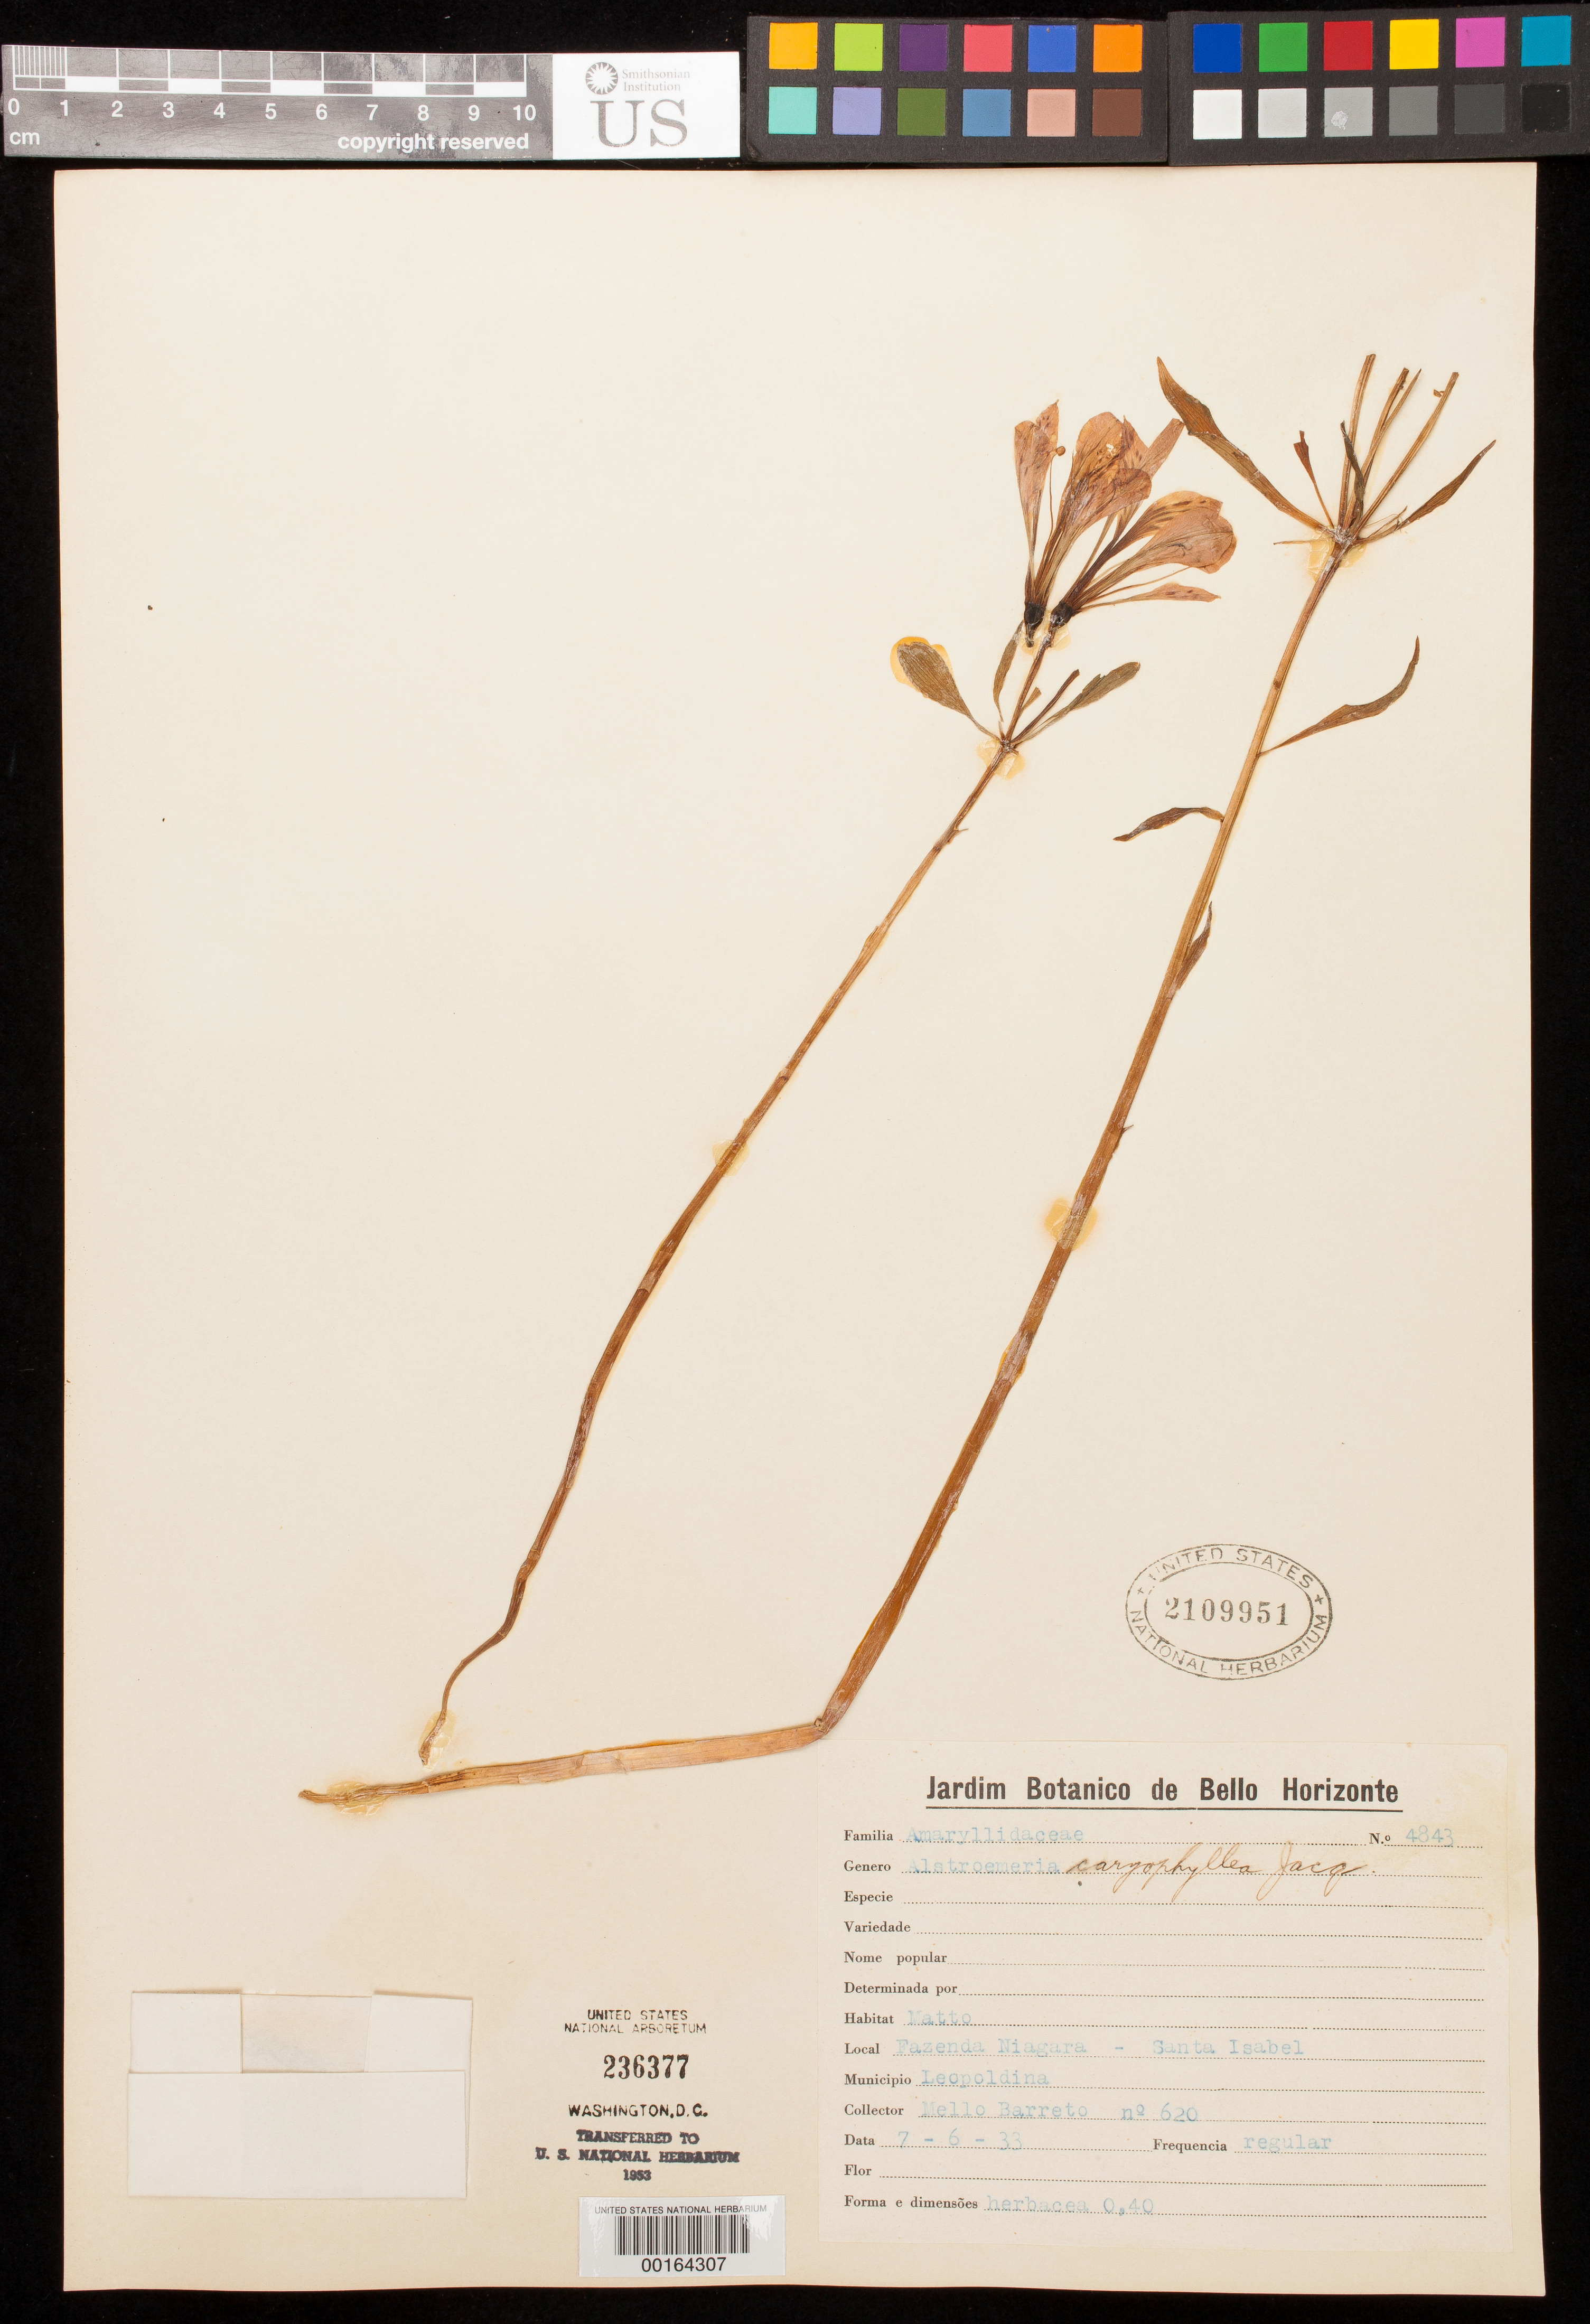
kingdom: Plantae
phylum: Tracheophyta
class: Liliopsida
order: Liliales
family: Alstroemeriaceae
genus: Alstroemeria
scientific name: Alstroemeria caryophyllaea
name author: Jacq.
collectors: M. Barreto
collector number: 620 / 4843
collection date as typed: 07 Jun 1933 or 06 Jul 1933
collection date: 1933-06-07 or 1933-07-06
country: Brazil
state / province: Minas Gerais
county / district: Leopoldina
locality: Fazenda Niagara - Santa Isabel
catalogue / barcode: US 2109951